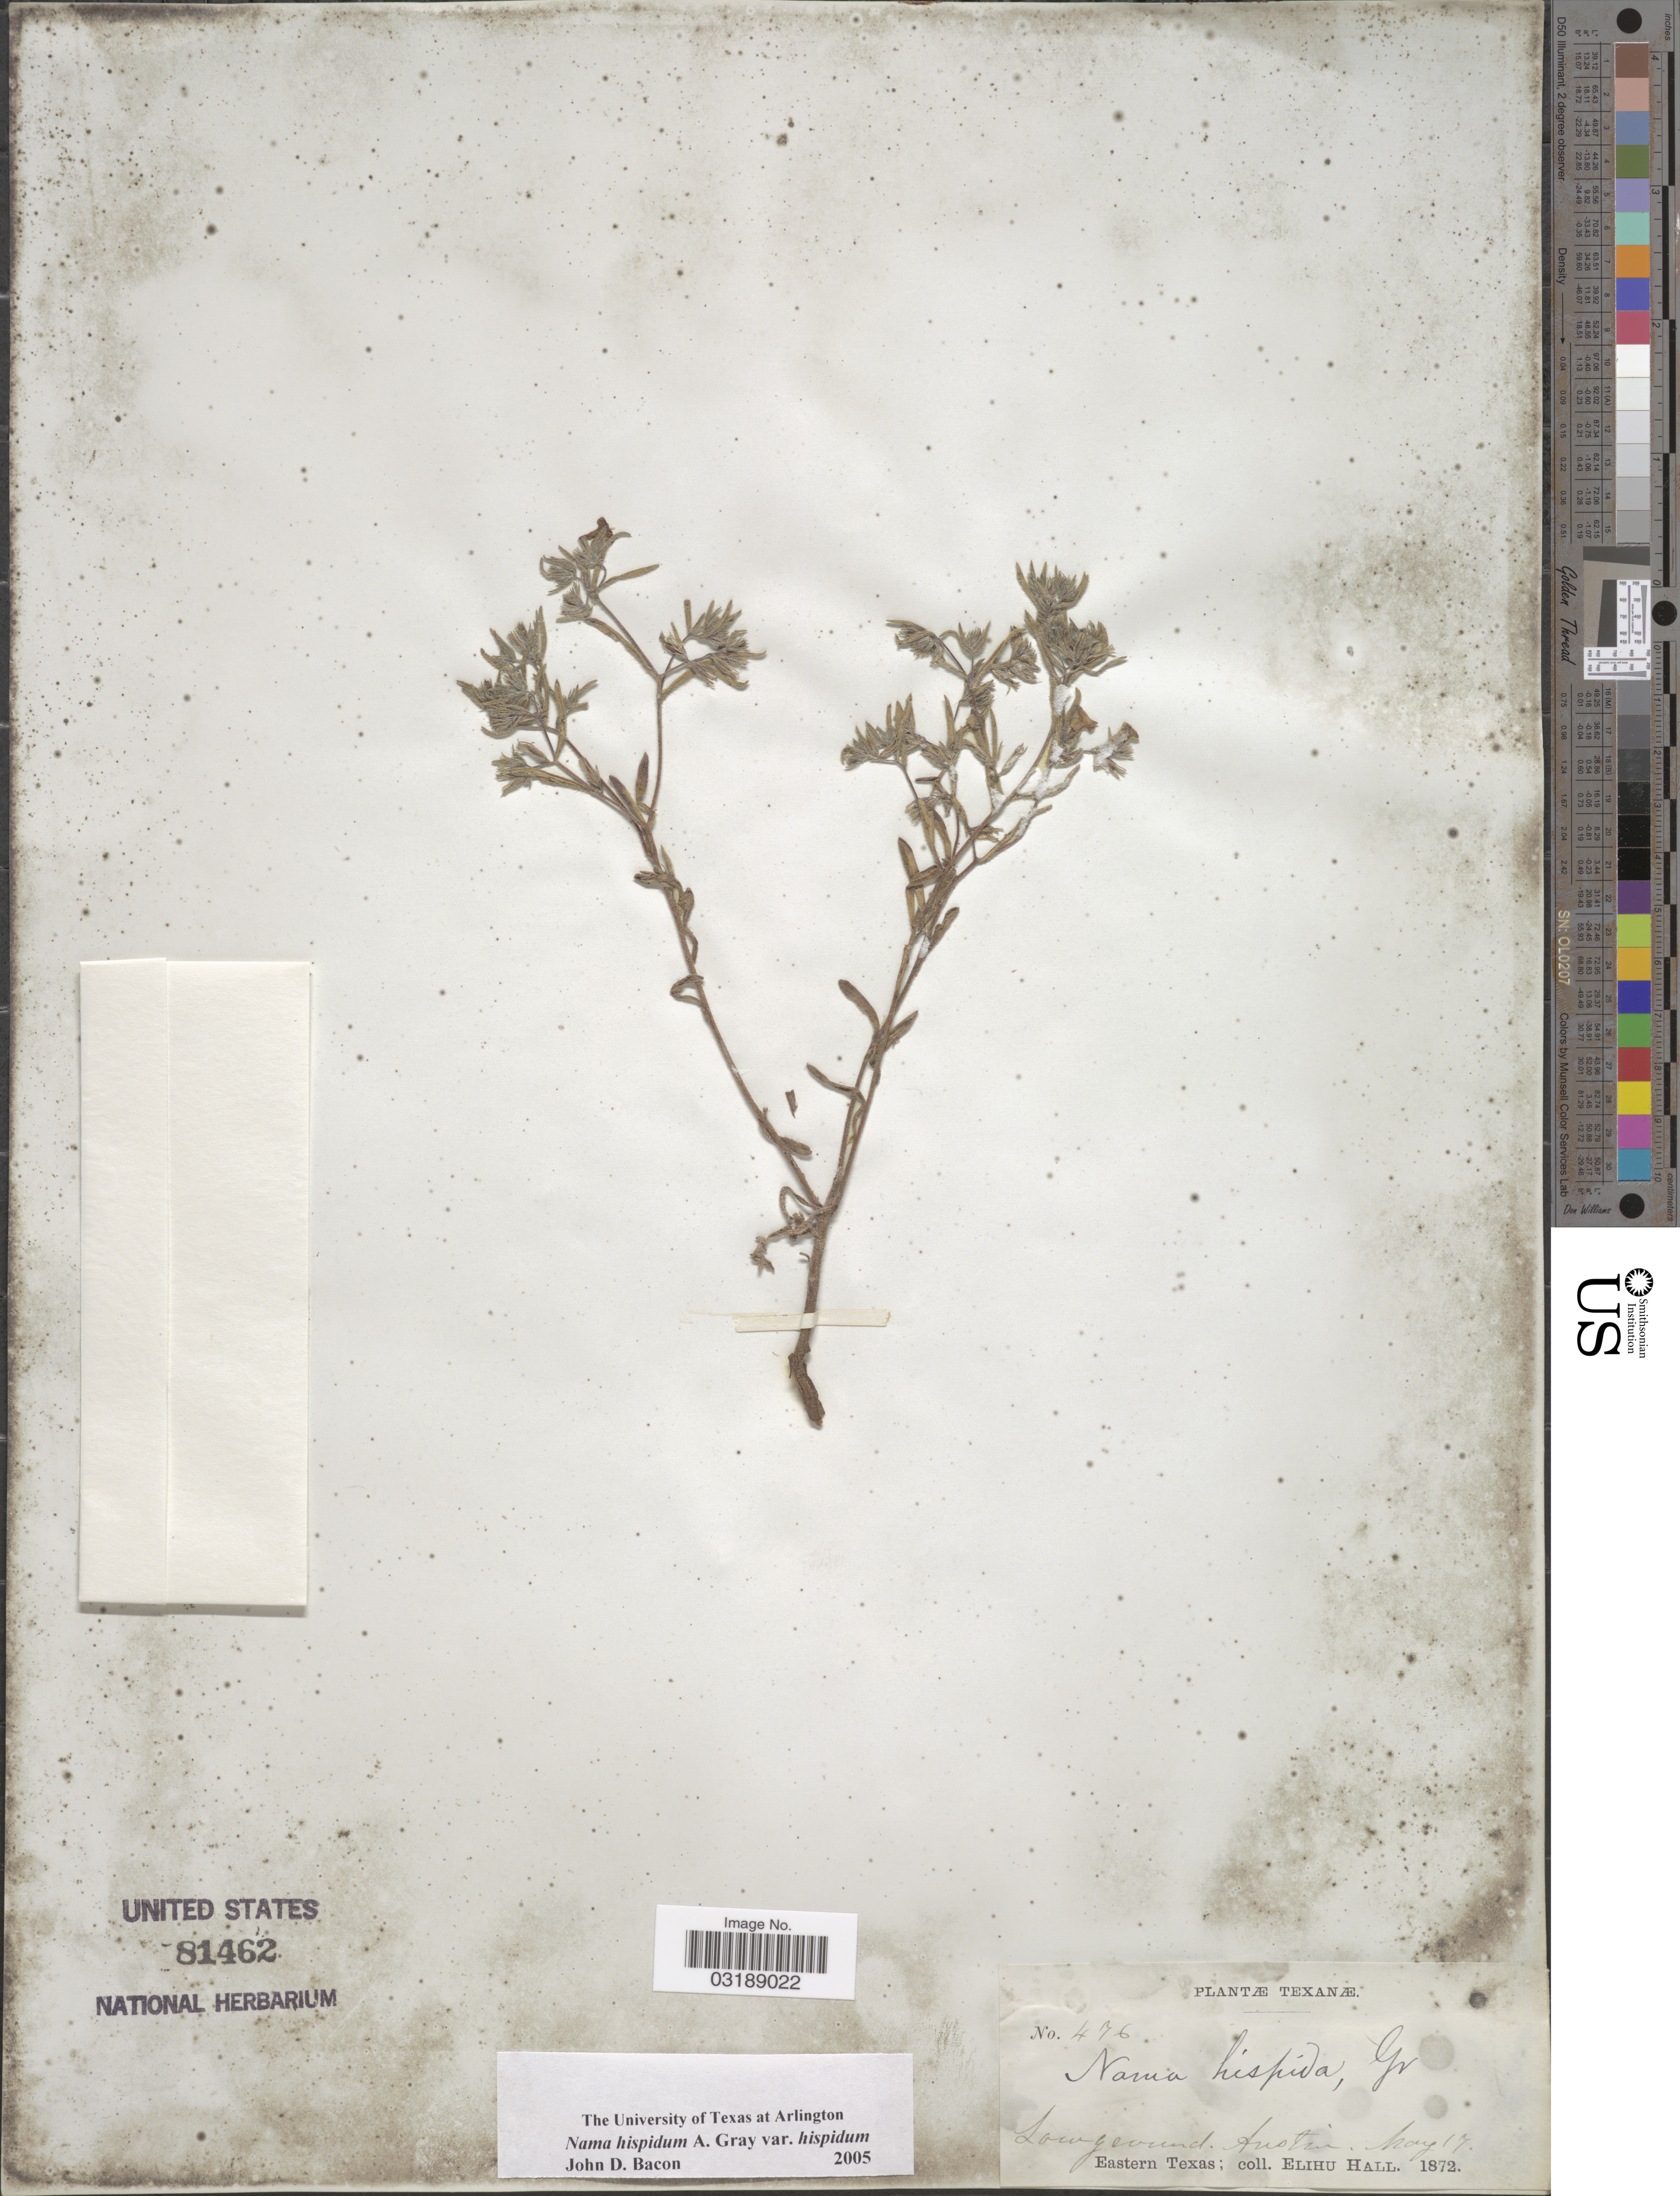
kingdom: Plantae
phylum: Tracheophyta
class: Magnoliopsida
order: Boraginales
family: Namaceae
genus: Nama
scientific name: Nama hispida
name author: A. Gray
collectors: E. Hall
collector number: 476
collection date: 1872-05-17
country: United States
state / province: Texas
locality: Austin.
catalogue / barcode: US 81462